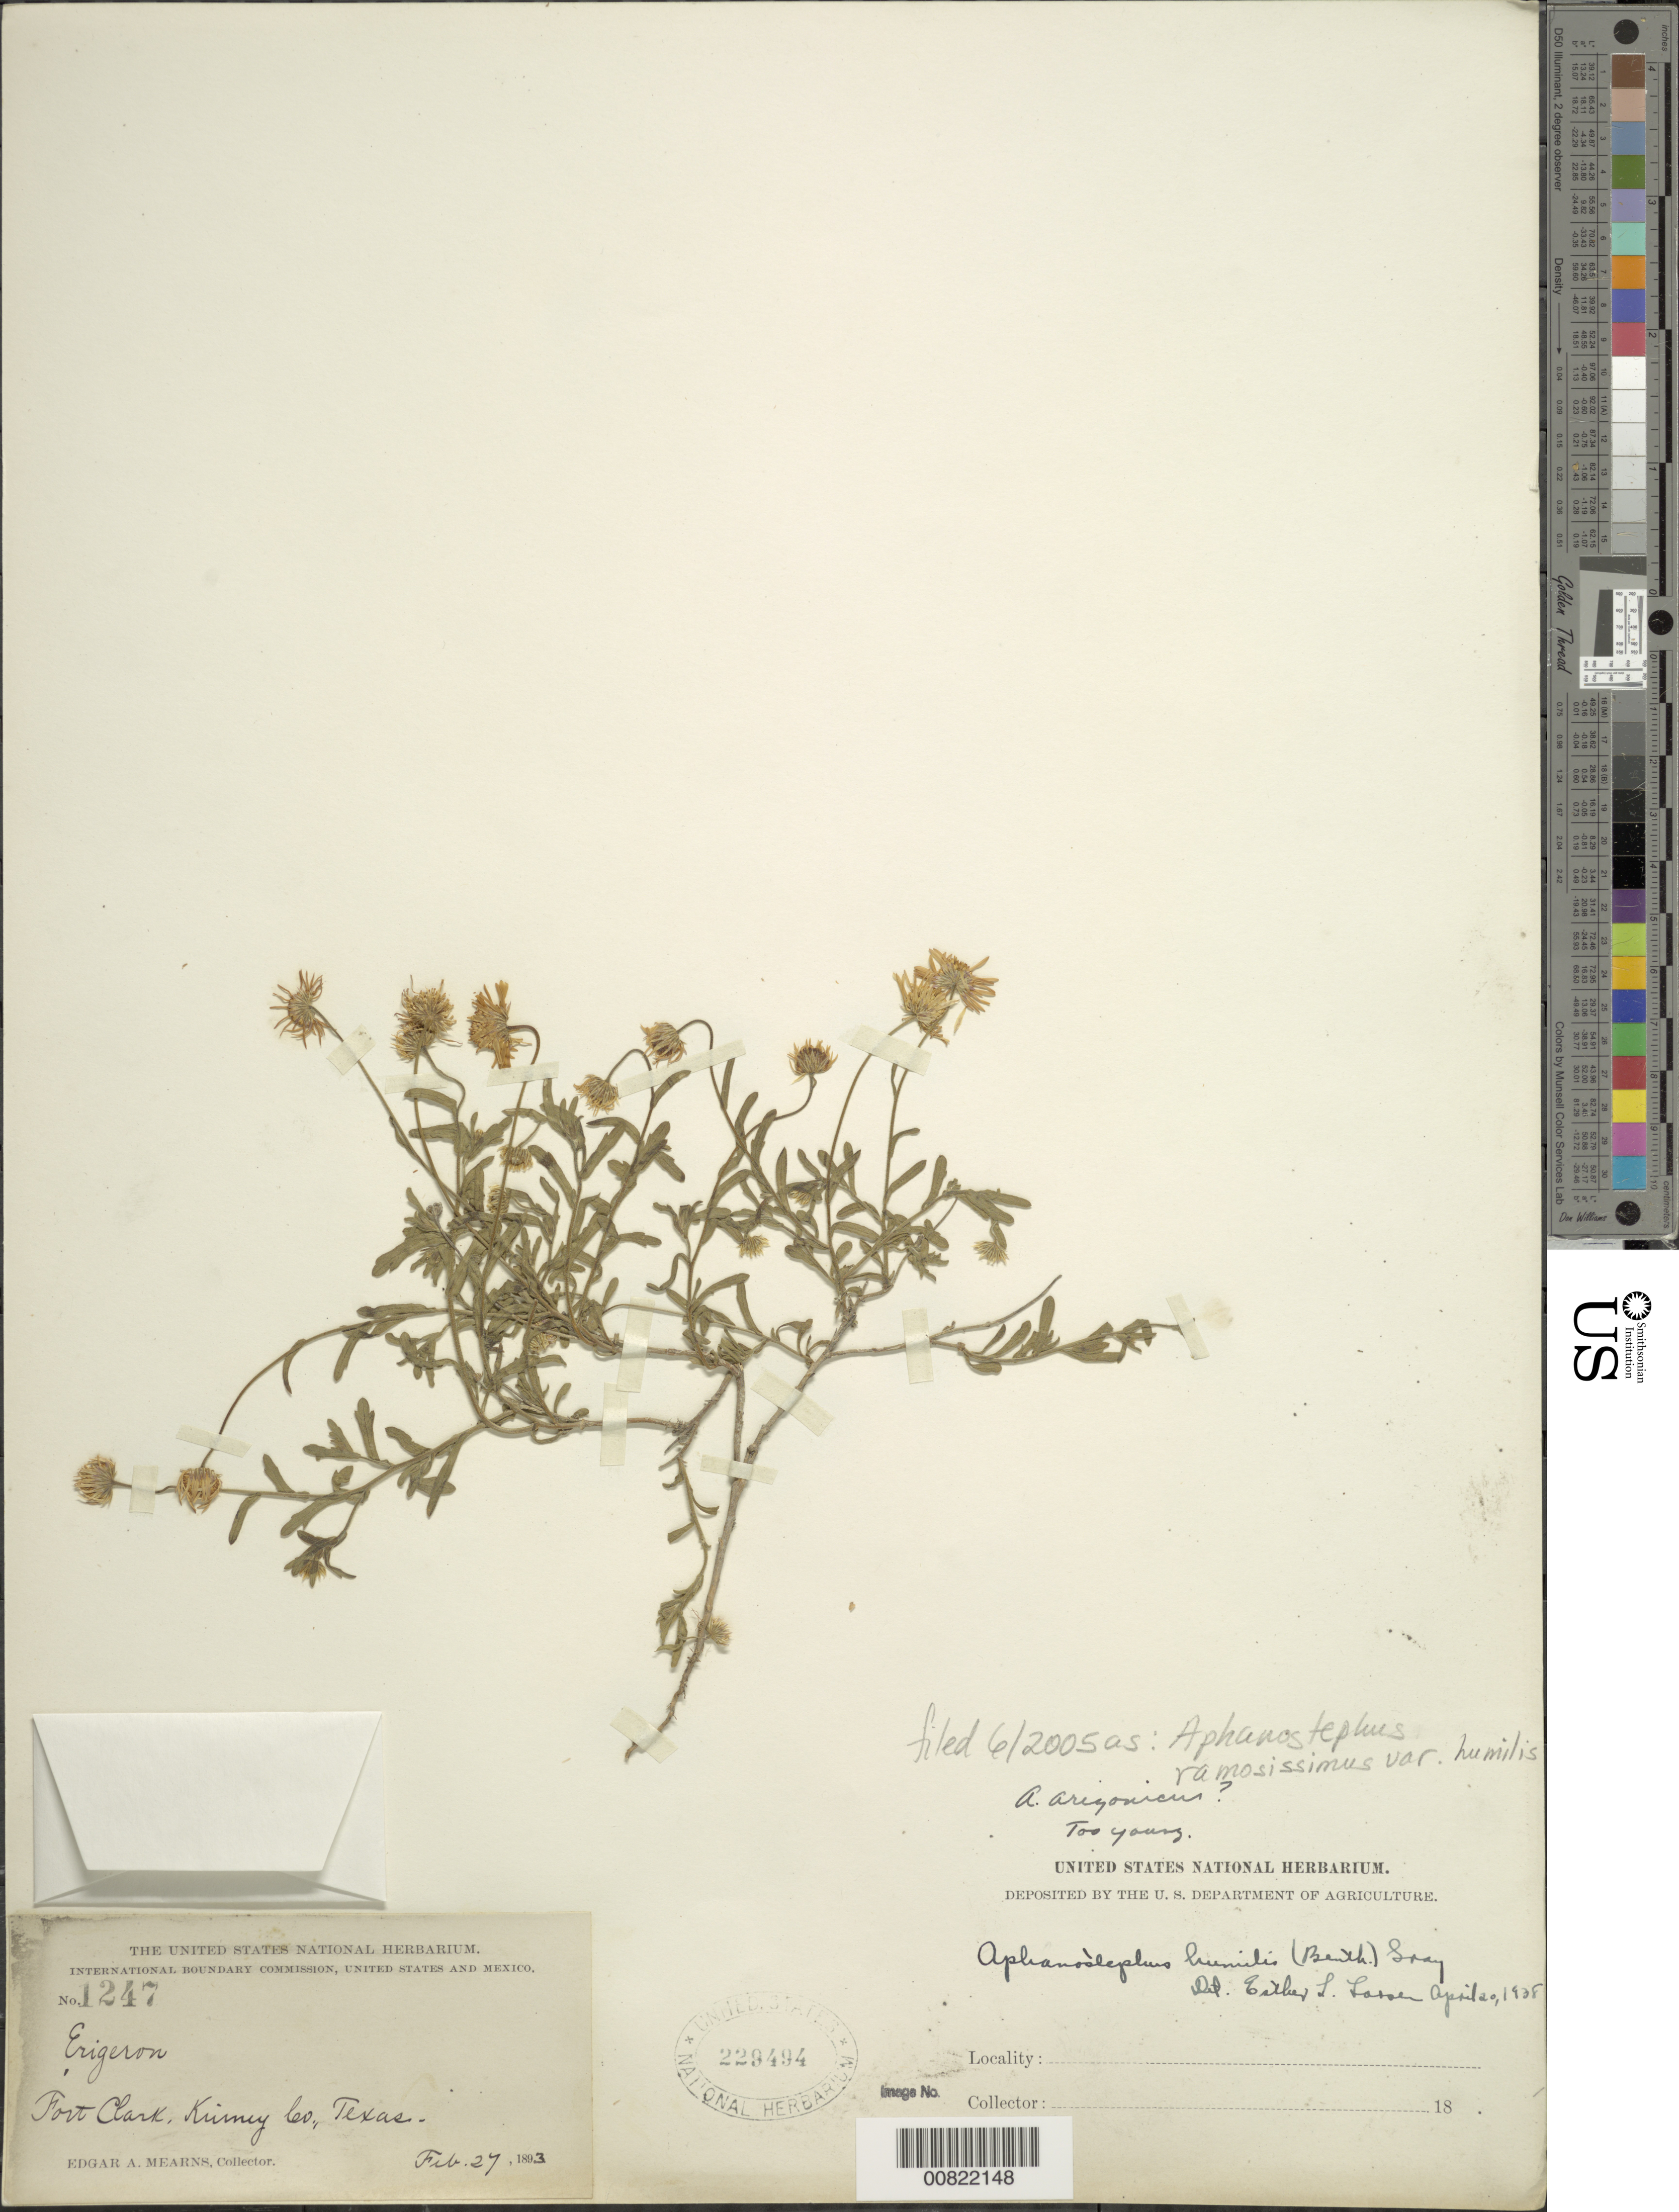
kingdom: Plantae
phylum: Tracheophyta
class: Magnoliopsida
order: Asterales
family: Asteraceae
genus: Aphanostephus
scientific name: Aphanostephus ramosissimus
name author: DC.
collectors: E. A. Mearns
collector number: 1247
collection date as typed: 27 Feb 1893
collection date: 1893-02-27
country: United States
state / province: Texas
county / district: Kinney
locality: Fort Clark, Kinney County, Texas.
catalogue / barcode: US 229494